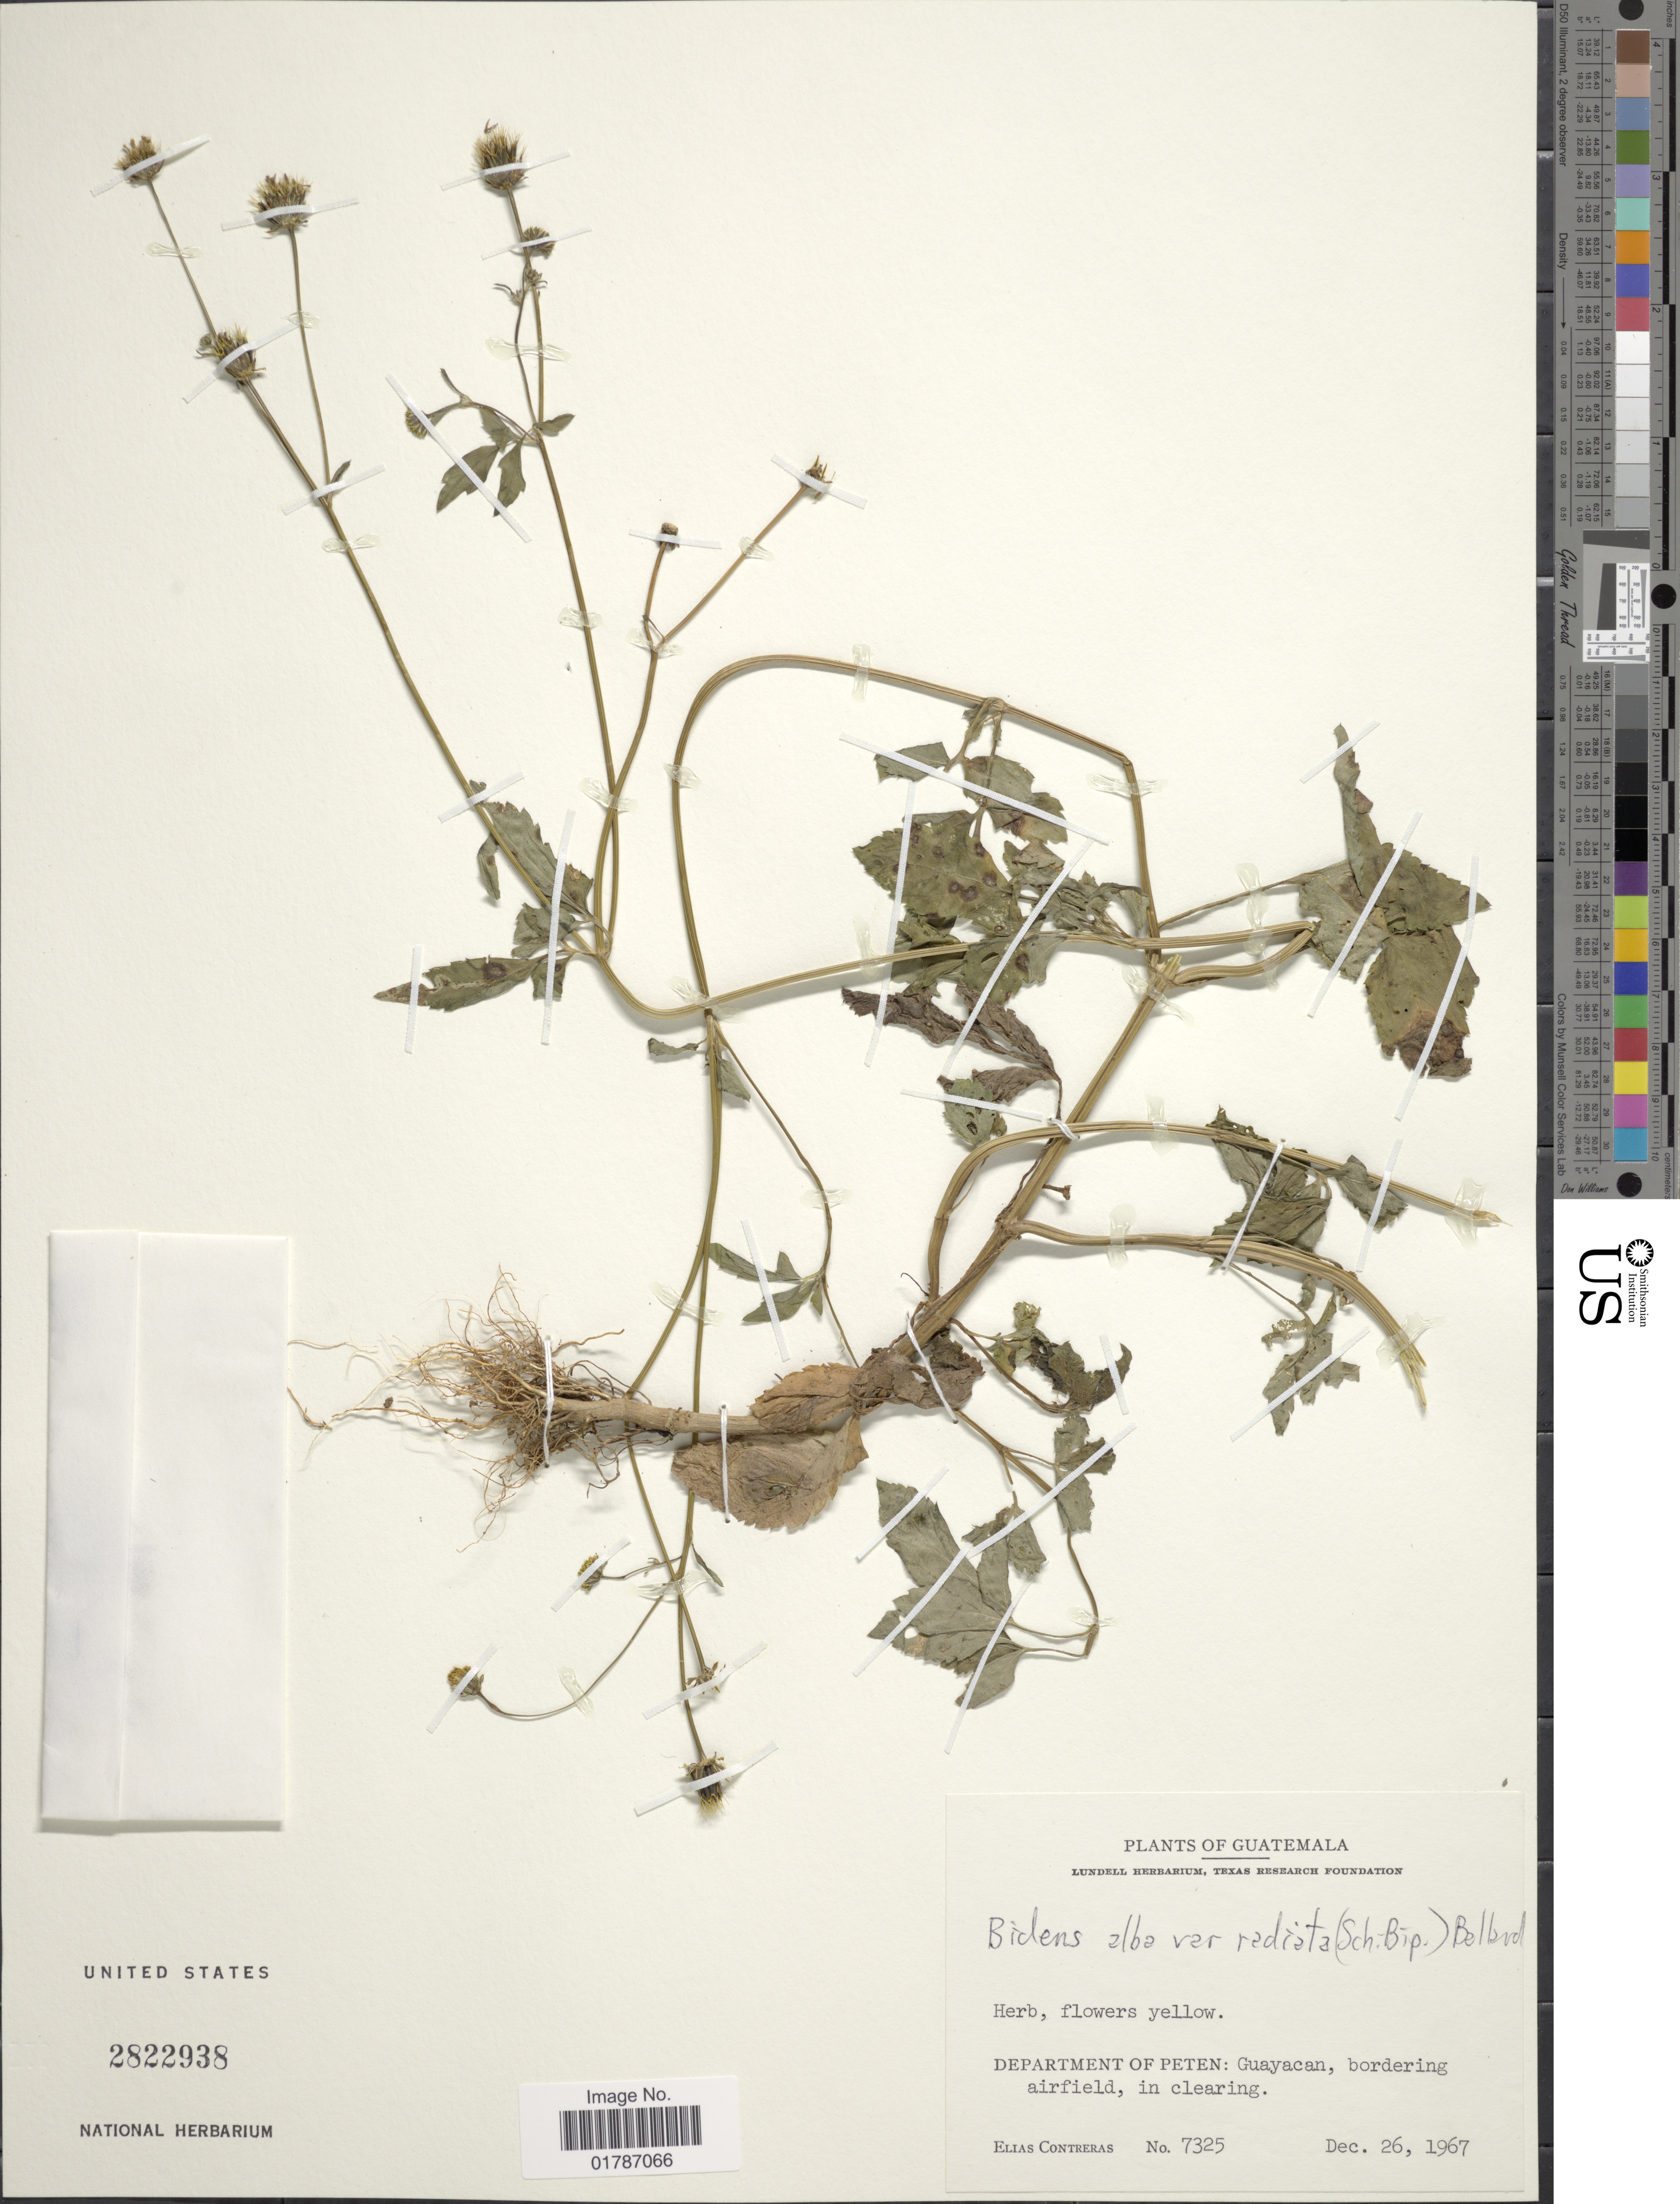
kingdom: Plantae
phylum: Tracheophyta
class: Magnoliopsida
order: Asterales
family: Asteraceae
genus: Bidens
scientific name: Bidens alba var. radiata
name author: (Sch. Bip.) R.E. Ballard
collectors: E. Contreras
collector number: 7325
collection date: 1967-12-26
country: Guatemala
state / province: El Petén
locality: Department of Peten: Guayacan, bordering airfield, in clearing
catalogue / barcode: US 2822938